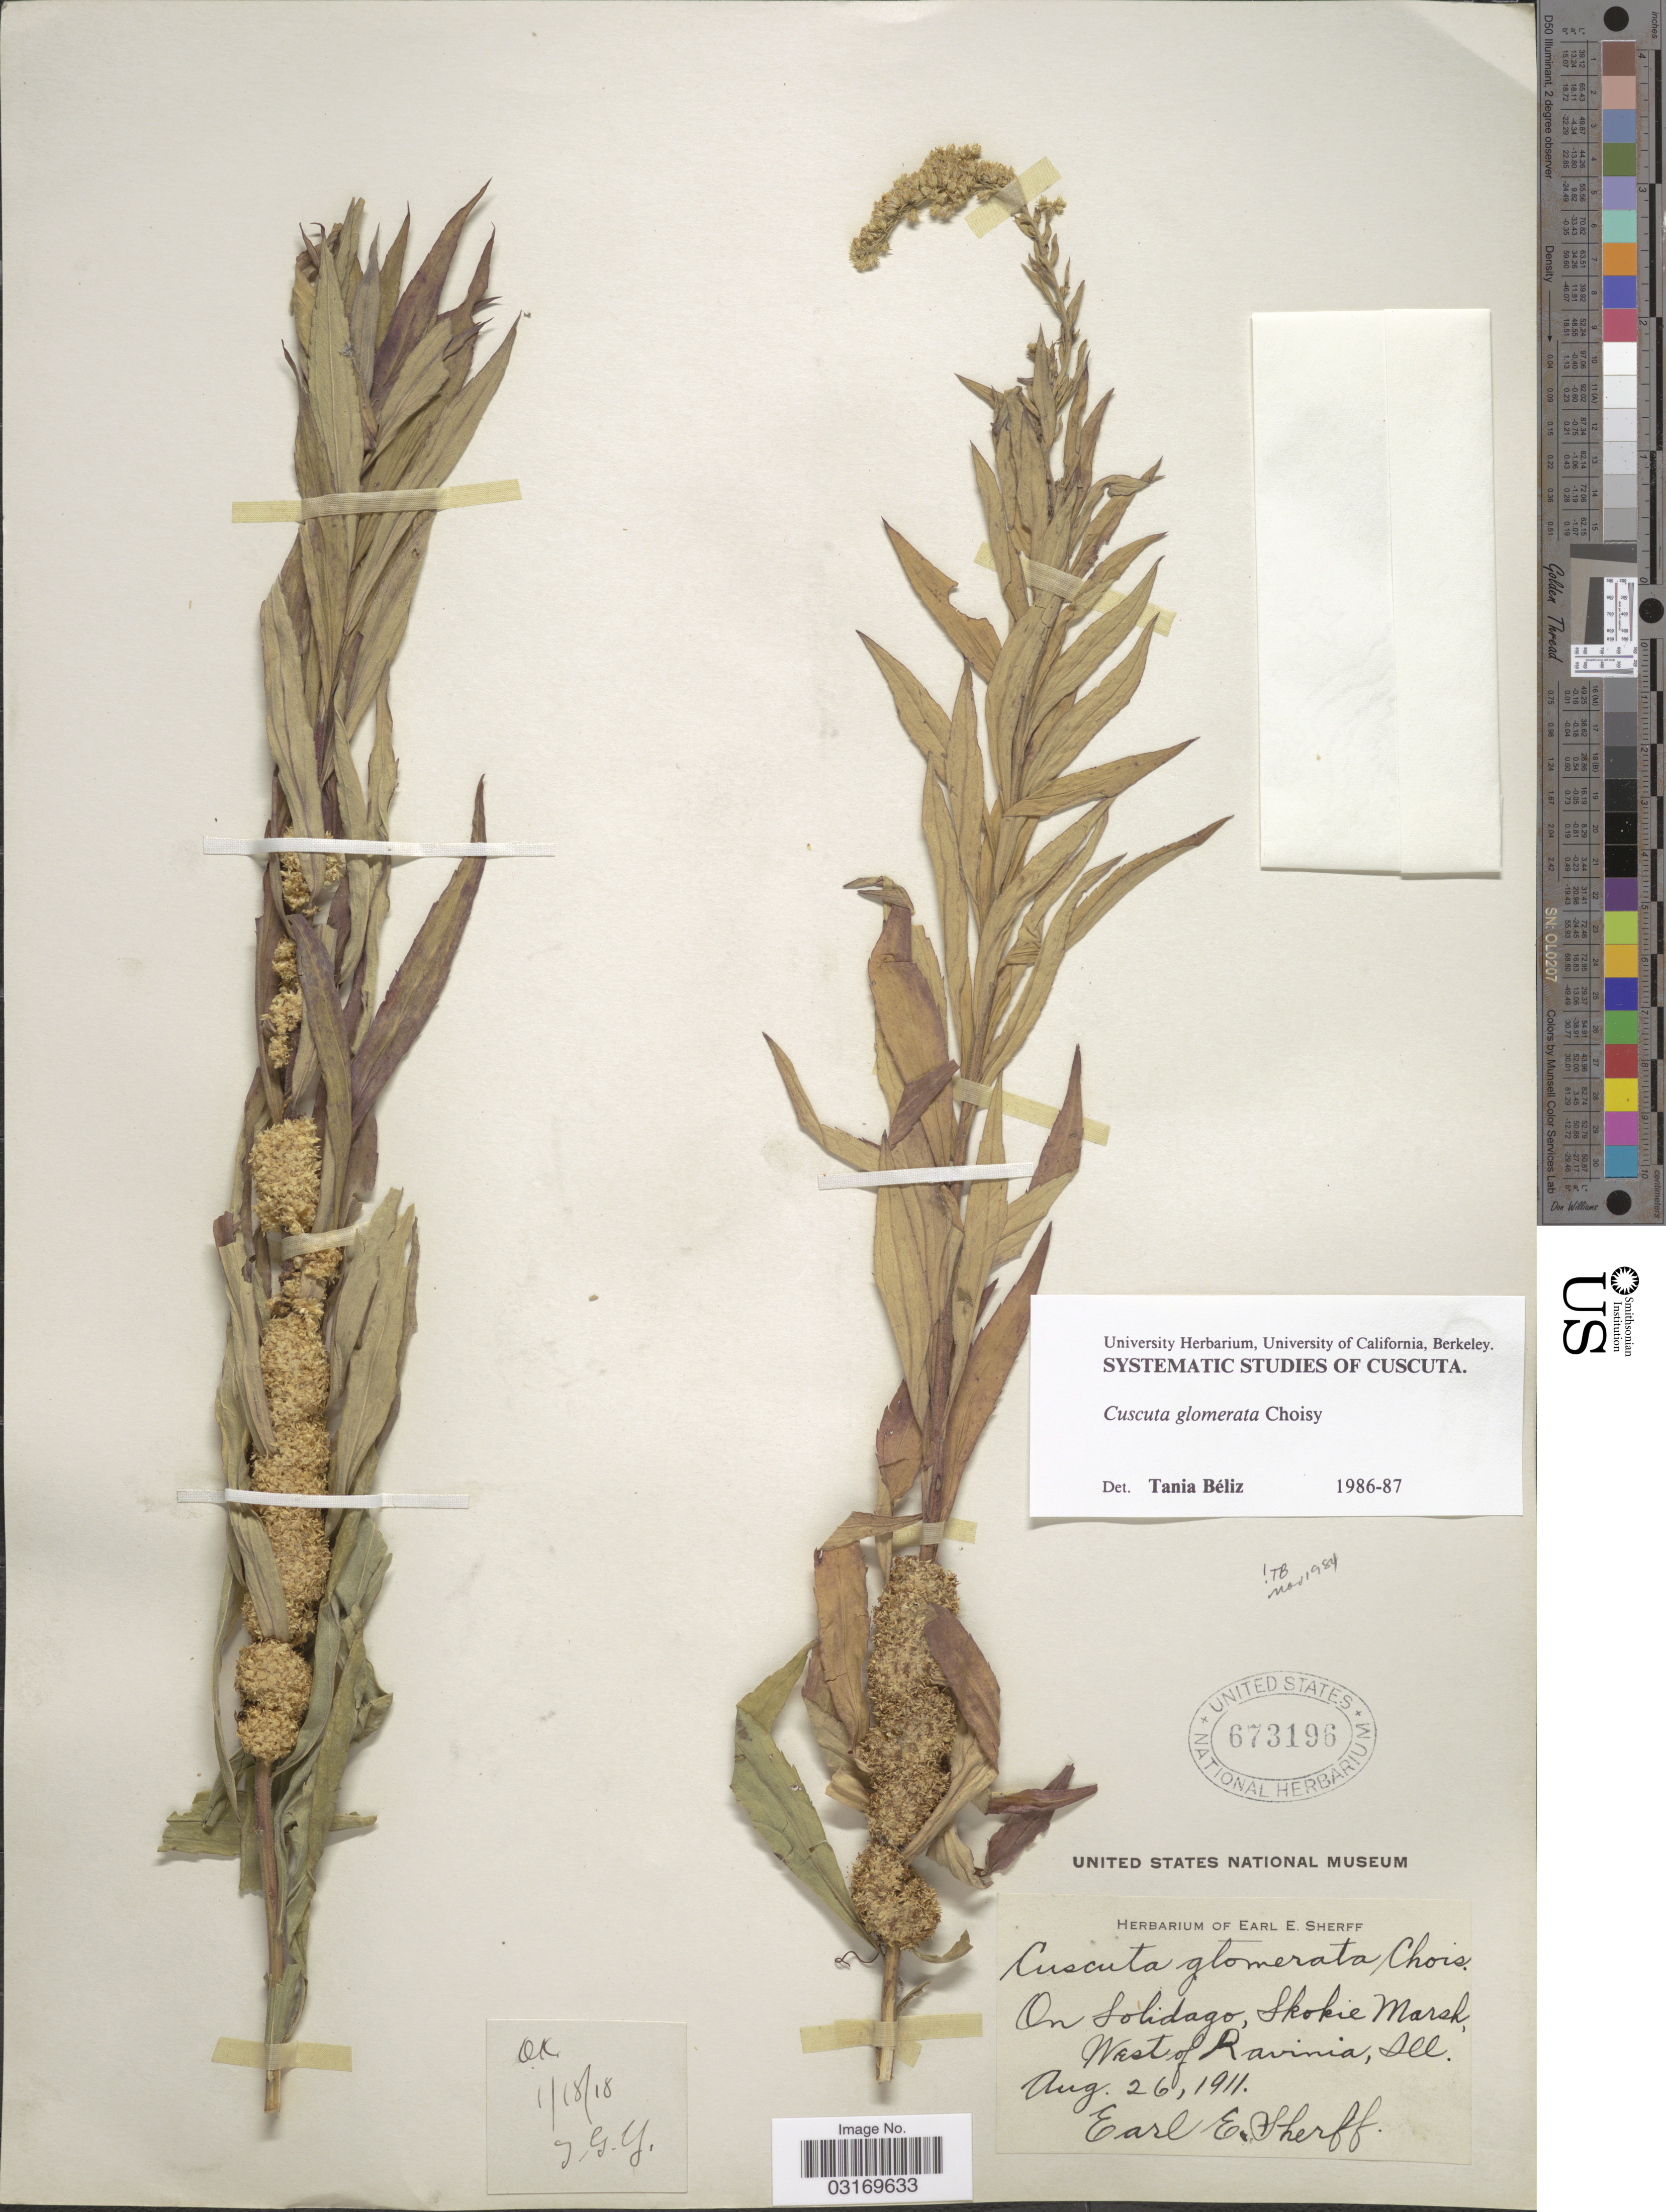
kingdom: Plantae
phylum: Tracheophyta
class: Magnoliopsida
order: Solanales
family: Convolvulaceae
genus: Cuscuta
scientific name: Cuscuta glomerata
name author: Chris.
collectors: E. E. Sherff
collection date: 1911-08-26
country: United States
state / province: Illinois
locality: Skokie Marsh, West of Ravinia.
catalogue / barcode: US 673196